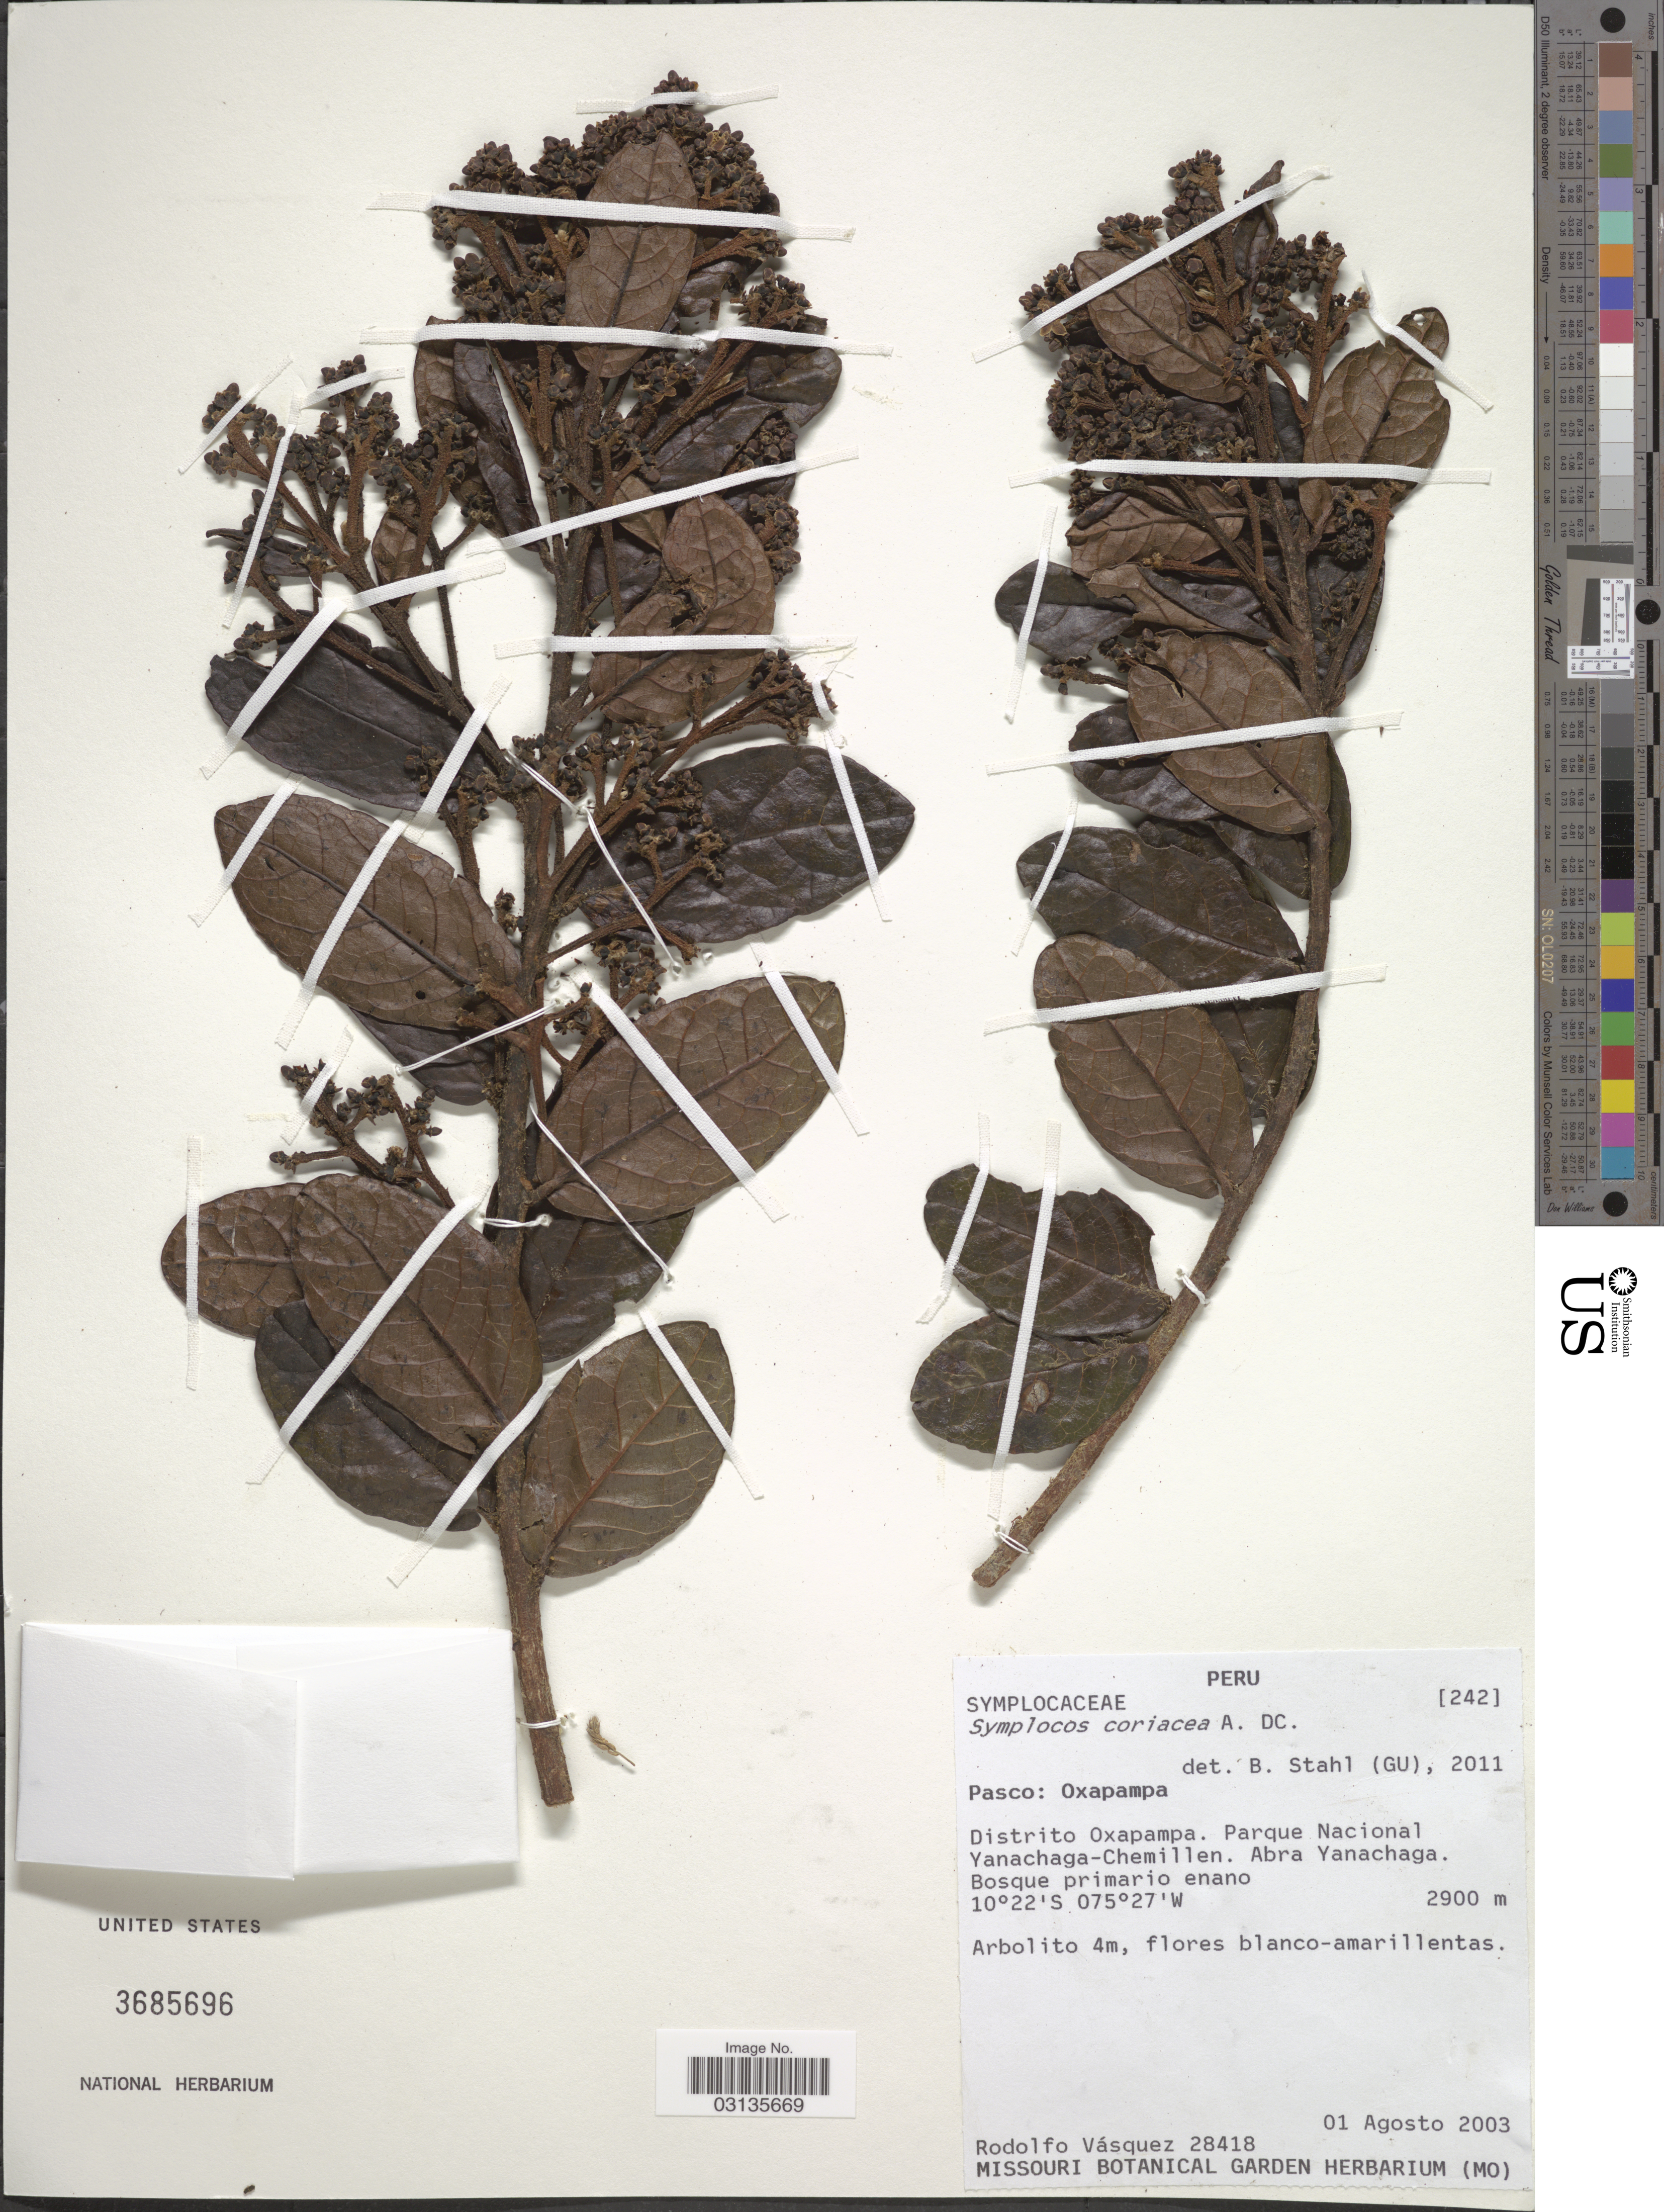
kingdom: Plantae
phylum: Tracheophyta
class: Magnoliopsida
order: Ericales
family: Symplocaceae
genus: Symplocos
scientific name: Symplocos coriacea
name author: A. DC.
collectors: R. Vásquez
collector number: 28418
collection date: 2003-08-01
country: Peru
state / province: Pasco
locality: Oxapampa. Distrito Oxapampa. Parque Nacional Yanachaga-Chemillen. Abra Yanachaga.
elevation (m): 2900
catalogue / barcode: US 3685696